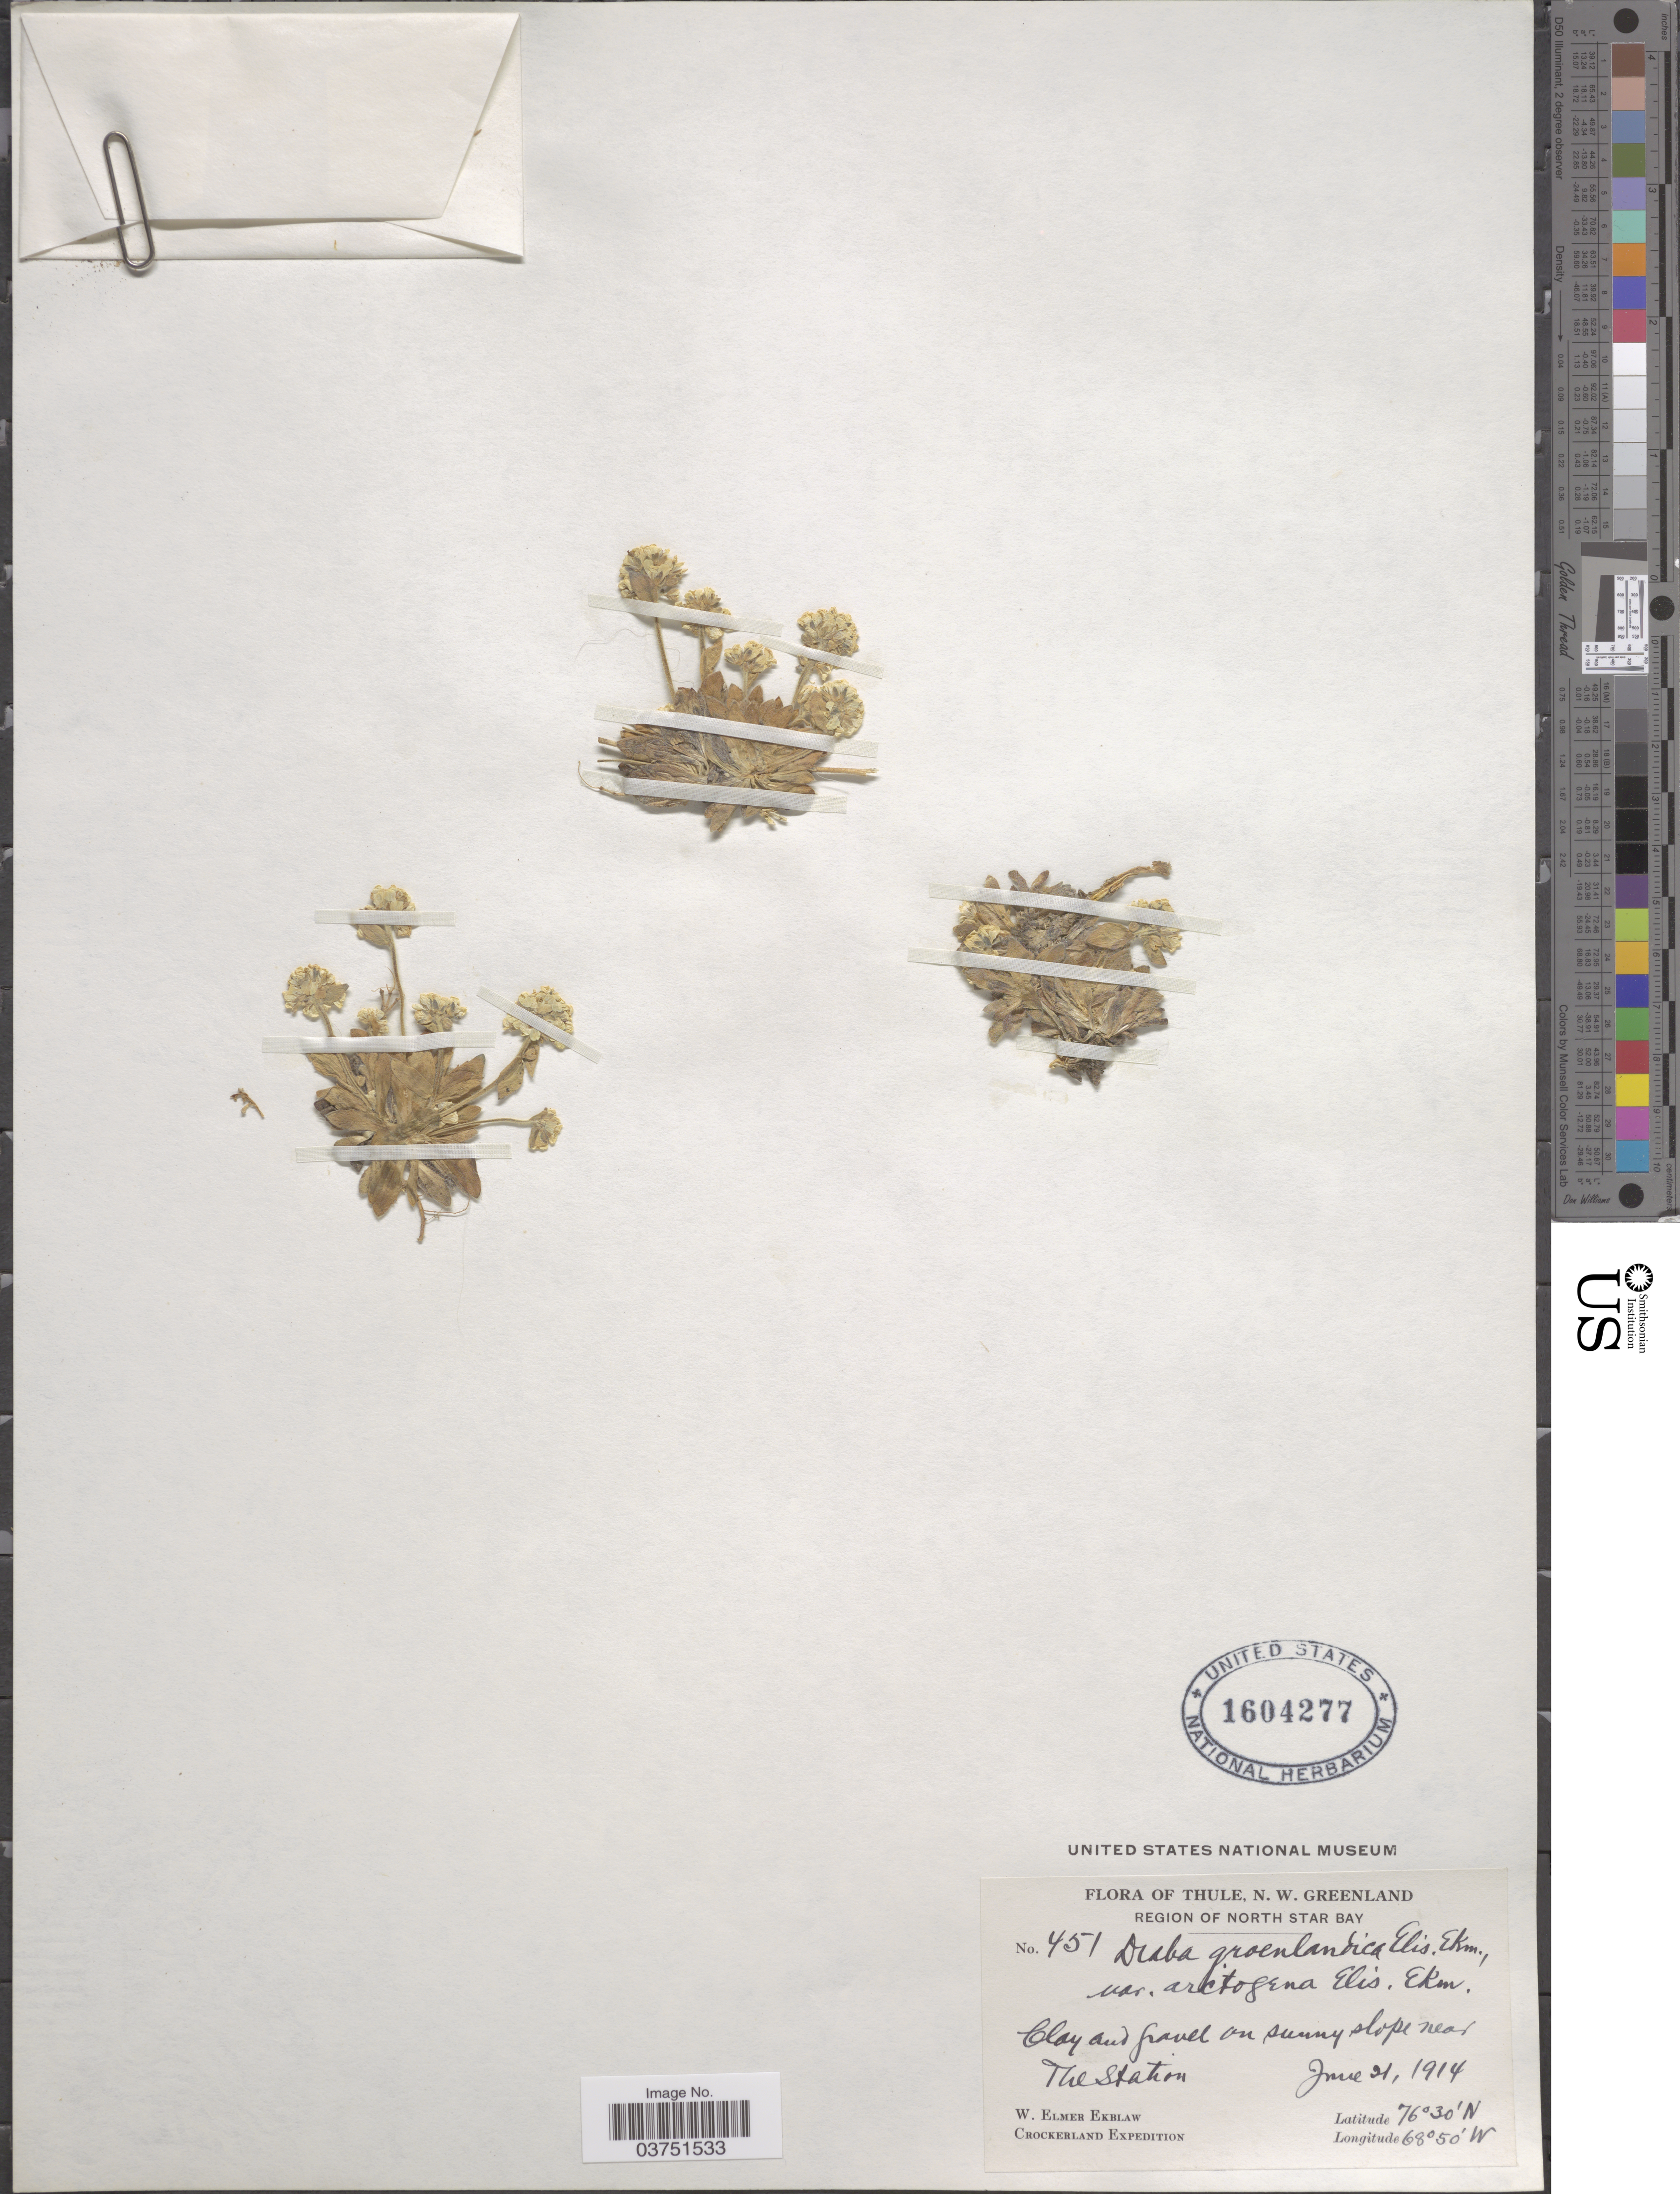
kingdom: Plantae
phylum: Tracheophyta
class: Magnoliopsida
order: Brassicales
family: Brassicaceae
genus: Draba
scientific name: Draba groenlandica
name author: E. Ekman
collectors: W. Ekblaw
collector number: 451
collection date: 1914-06-21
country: Greenland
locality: Thule, N.W. Greenland. Region of North Star Bay; near The Station.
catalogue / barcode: US 1604277